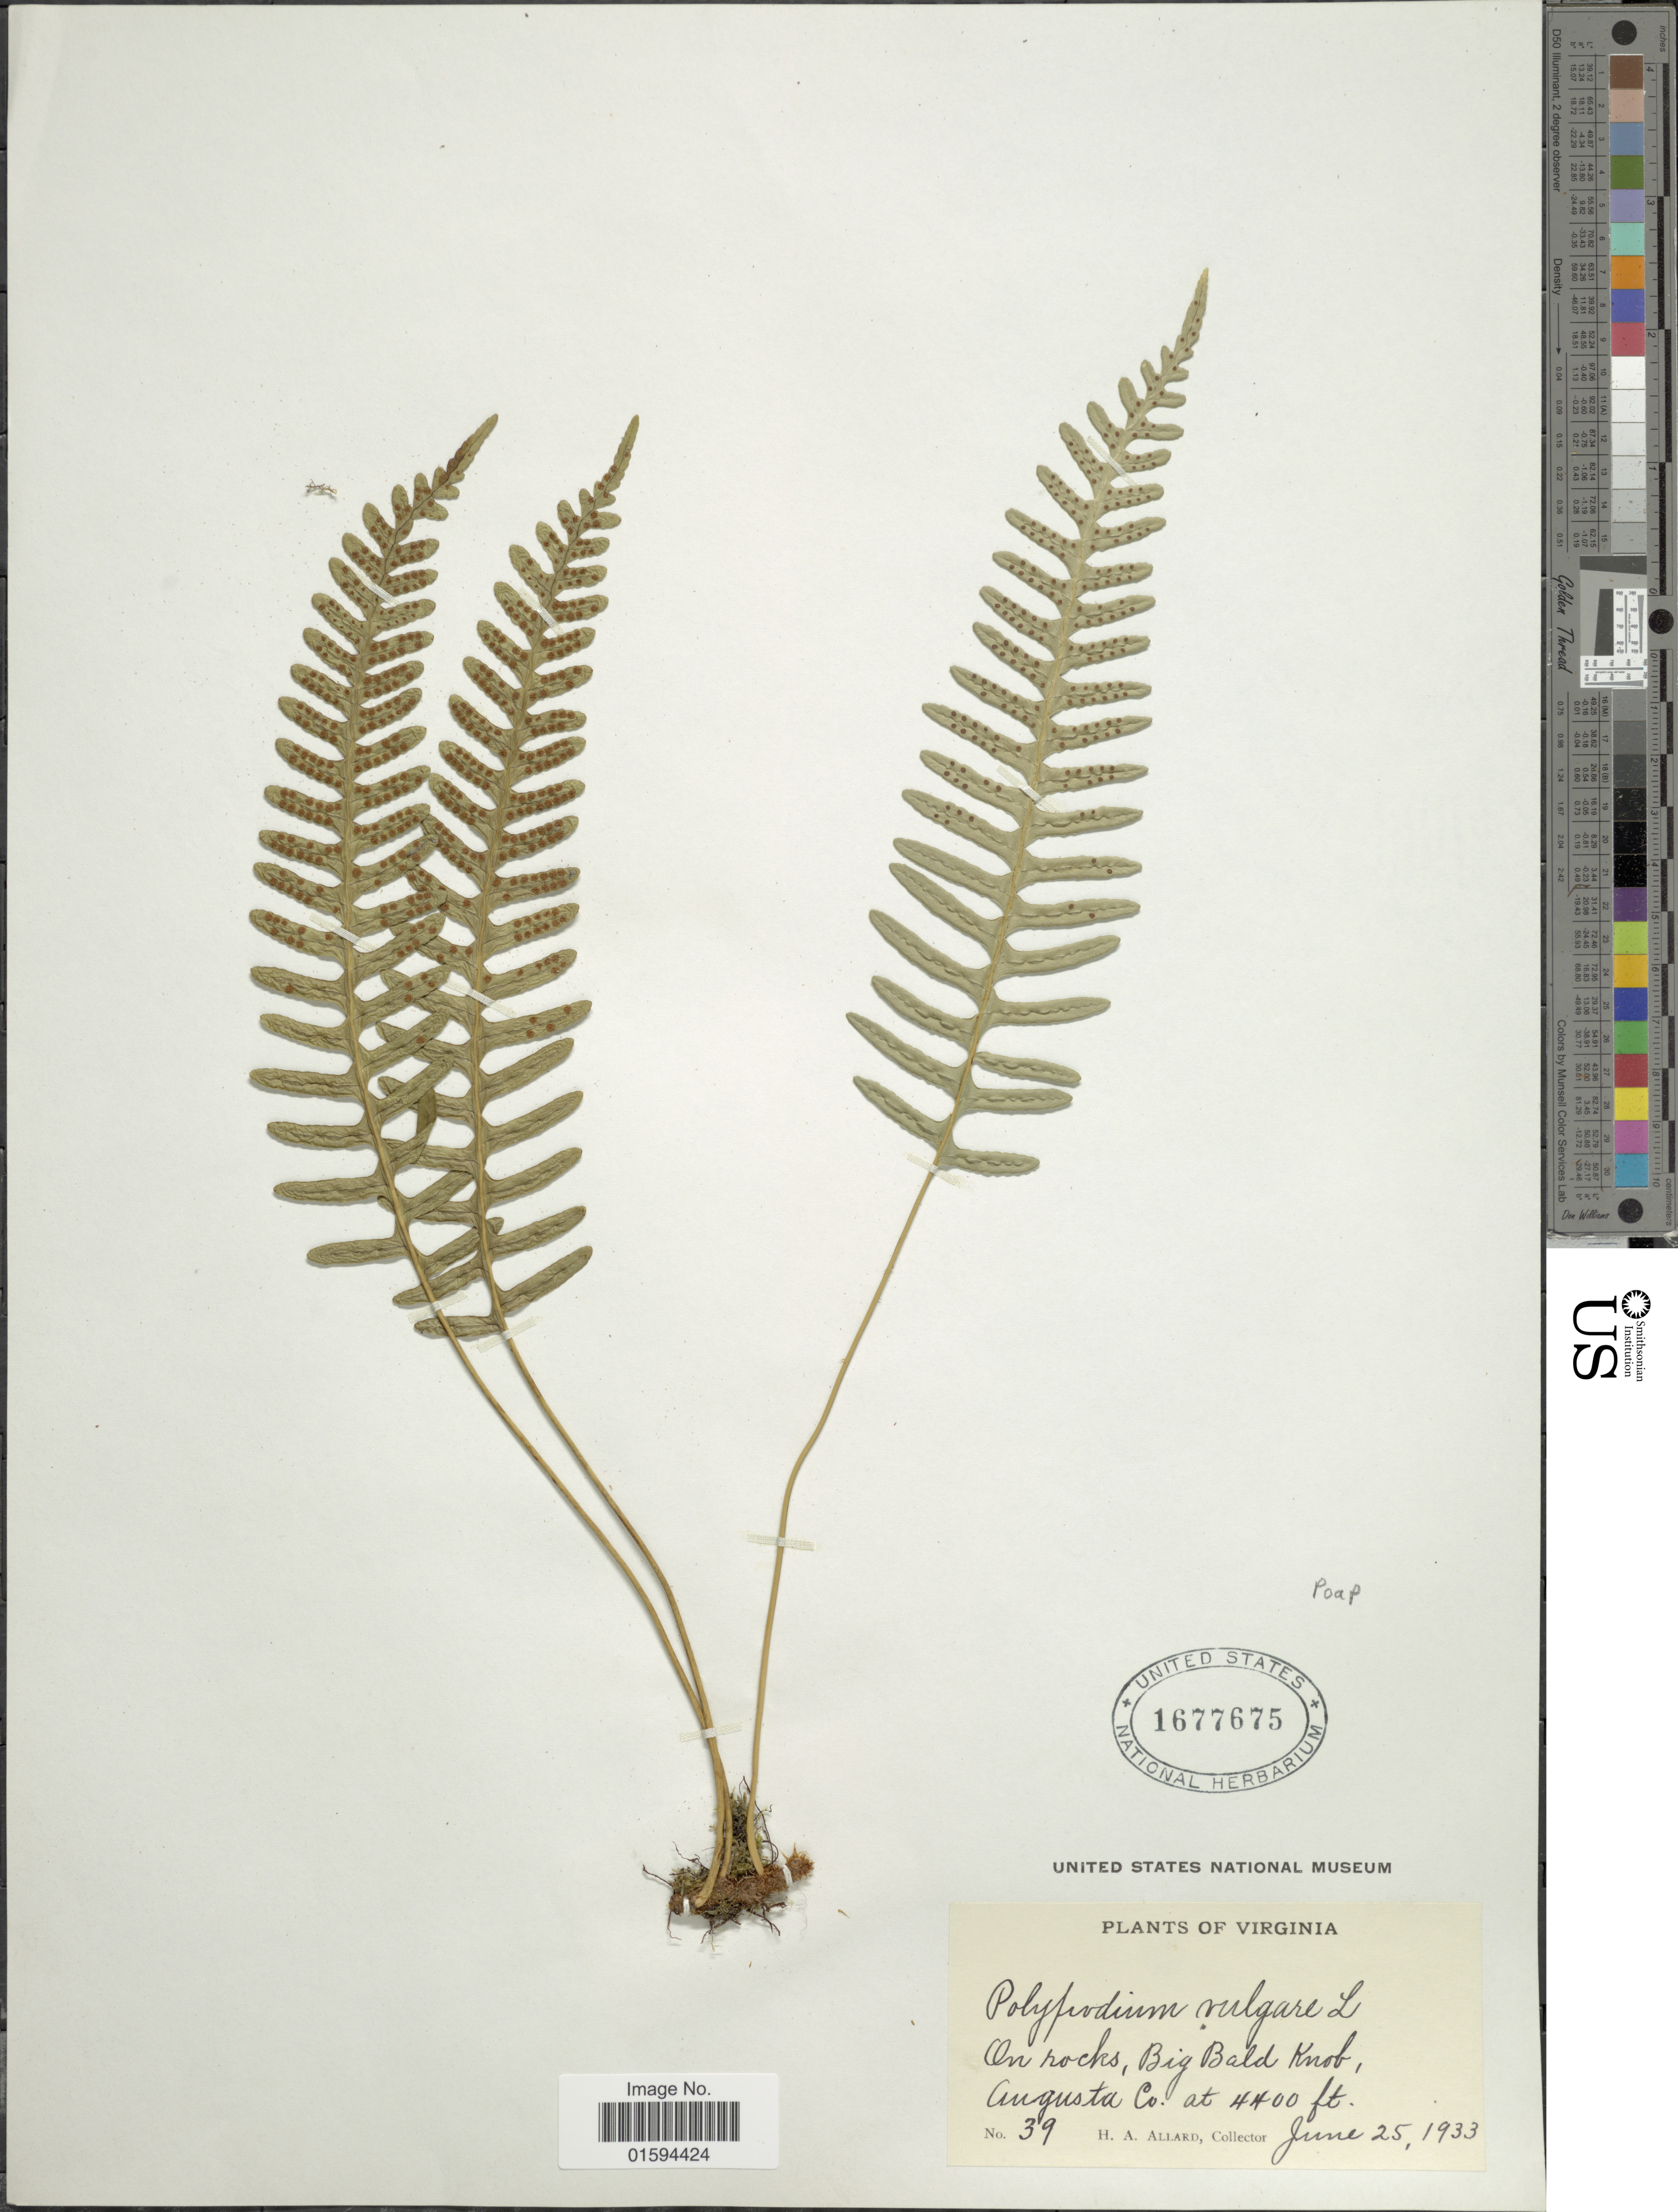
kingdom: Plantae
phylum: Tracheophyta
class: Polypodiopsida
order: Polypodiales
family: Polypodiaceae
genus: Polypodium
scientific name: Polypodium appalachianum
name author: Haufler & Windham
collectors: H. A. Allard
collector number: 39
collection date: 1933-06-25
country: United States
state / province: Virginia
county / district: Augusta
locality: On rocks, Big Bald Knob, Augusta Co.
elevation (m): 1341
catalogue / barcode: US 1677675